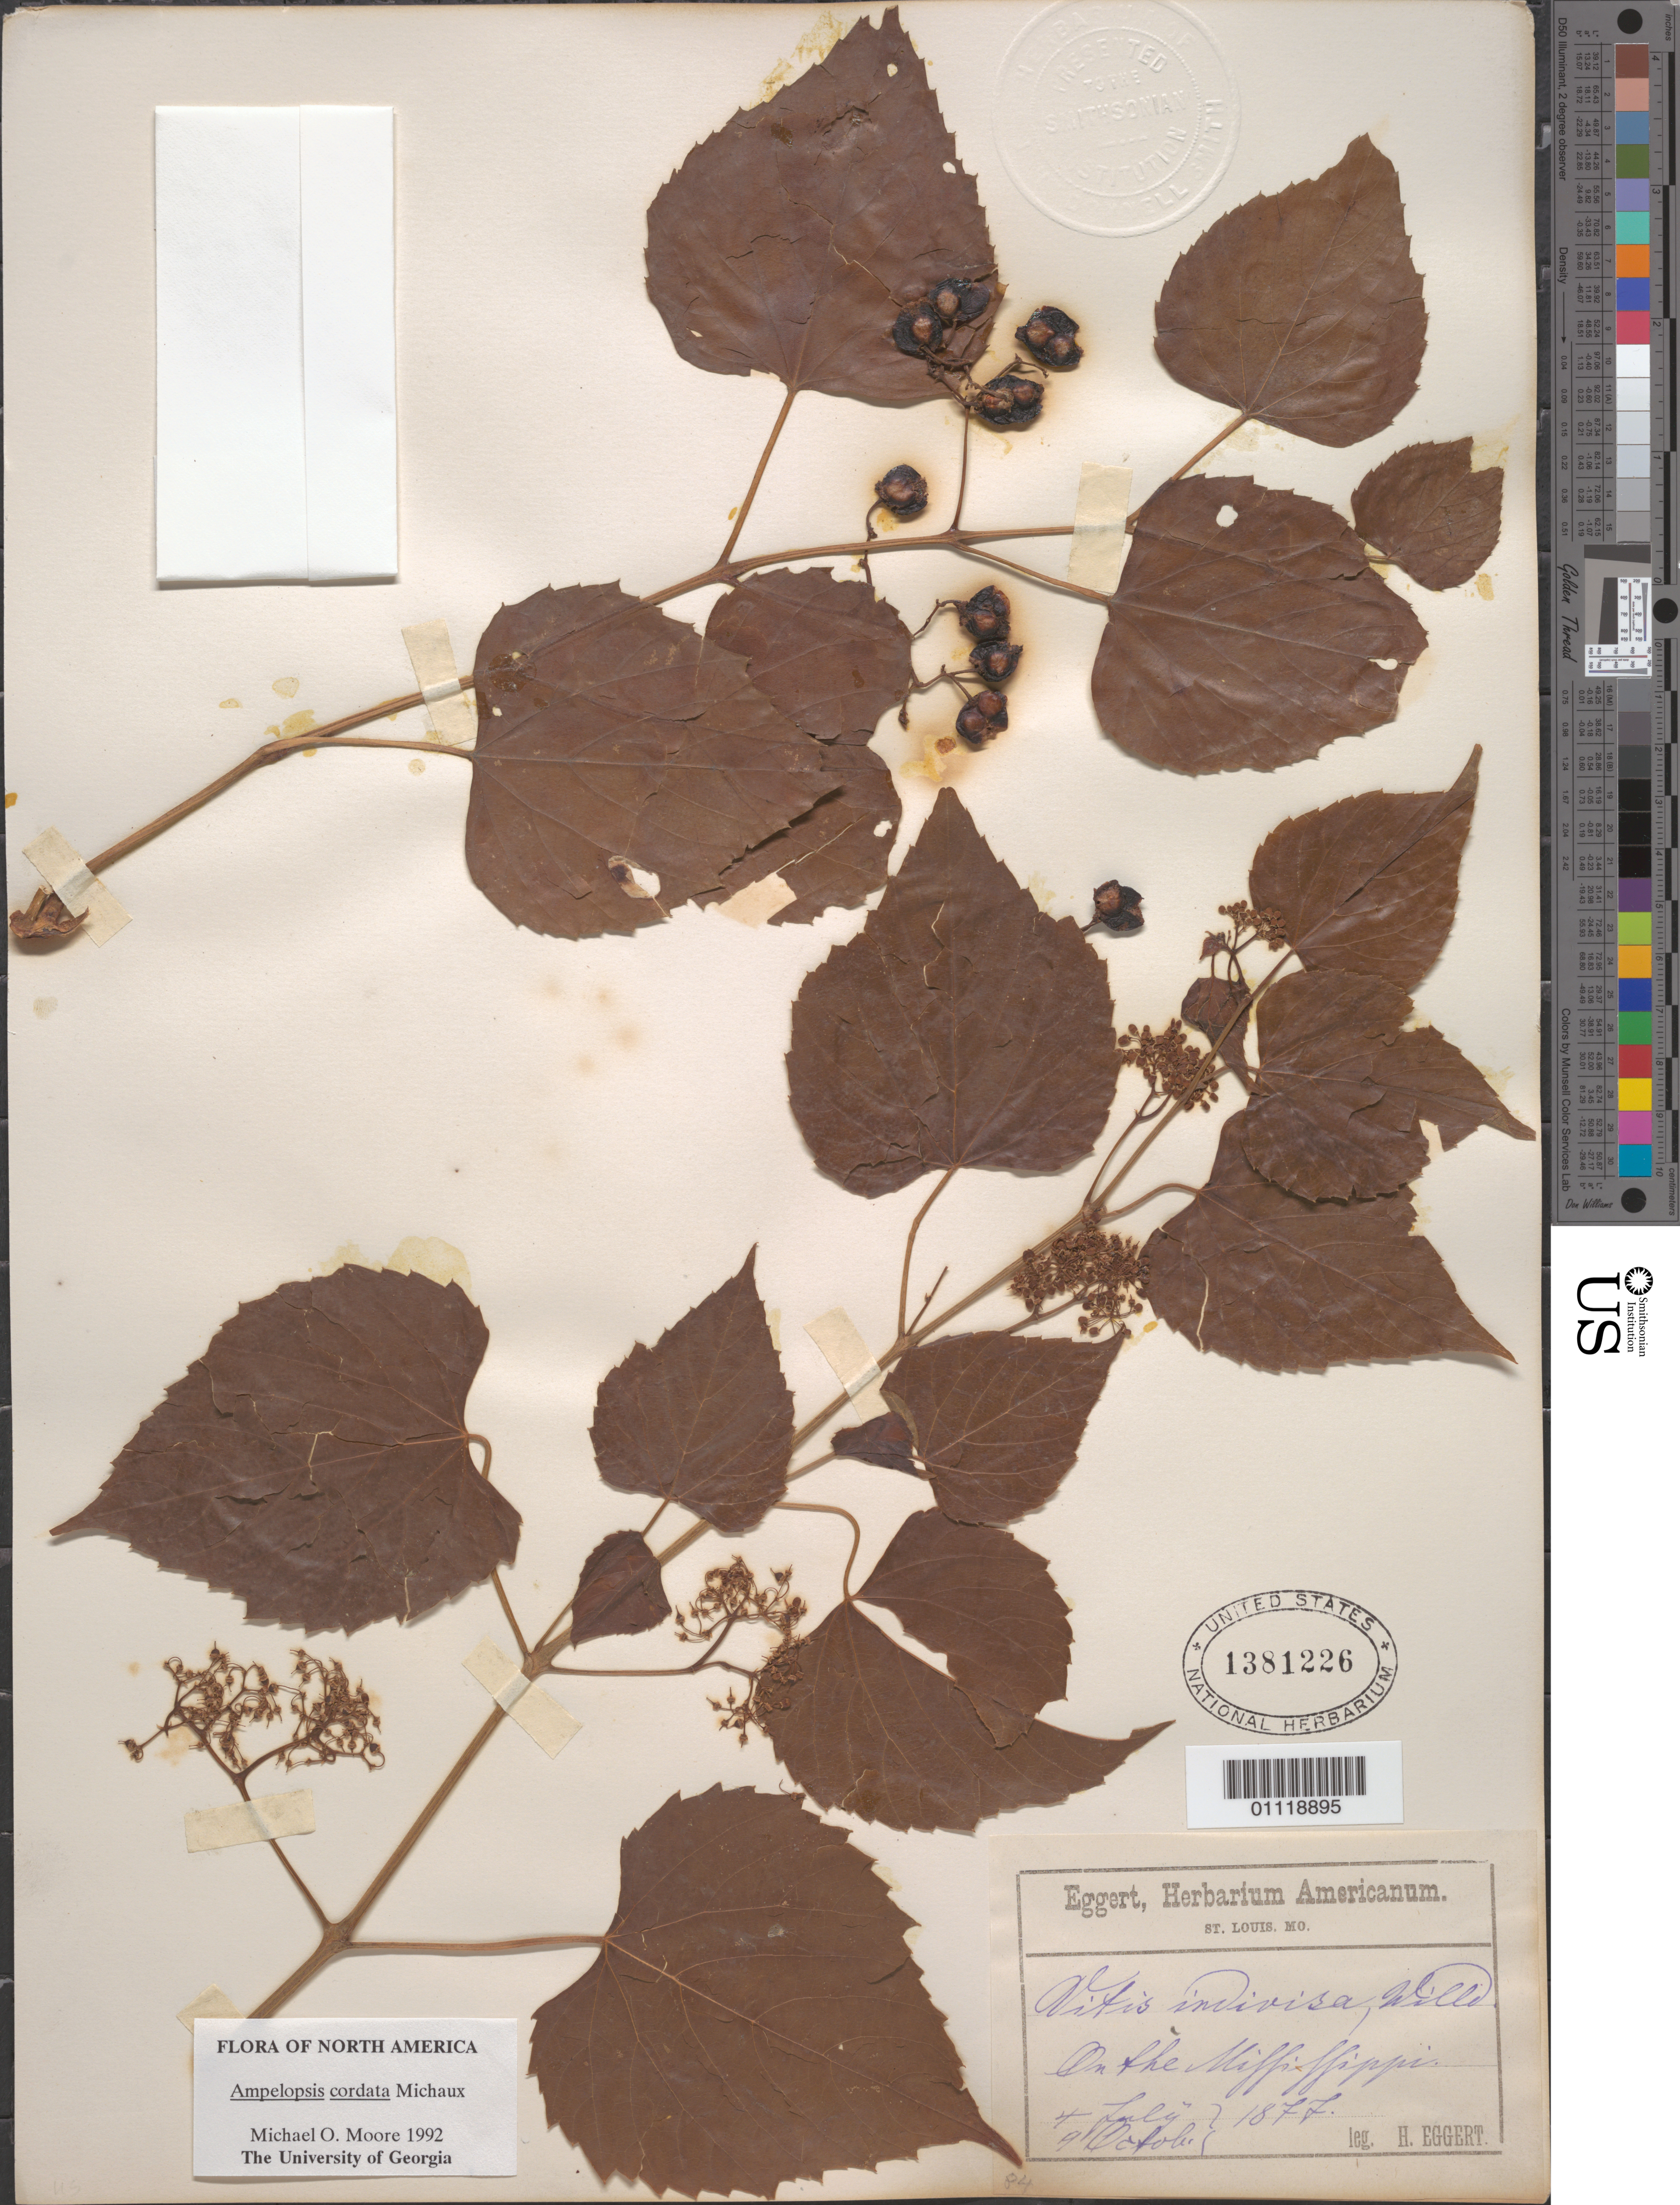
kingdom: Plantae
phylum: Tracheophyta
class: Magnoliopsida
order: Vitales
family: Vitaceae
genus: Ampelopsis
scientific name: Ampelopsis cordata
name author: Michx.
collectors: H. Eggert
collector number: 84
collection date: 1877-07-07/1877-10-09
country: United States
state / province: Missouri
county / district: St. Louis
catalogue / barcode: US 1381226